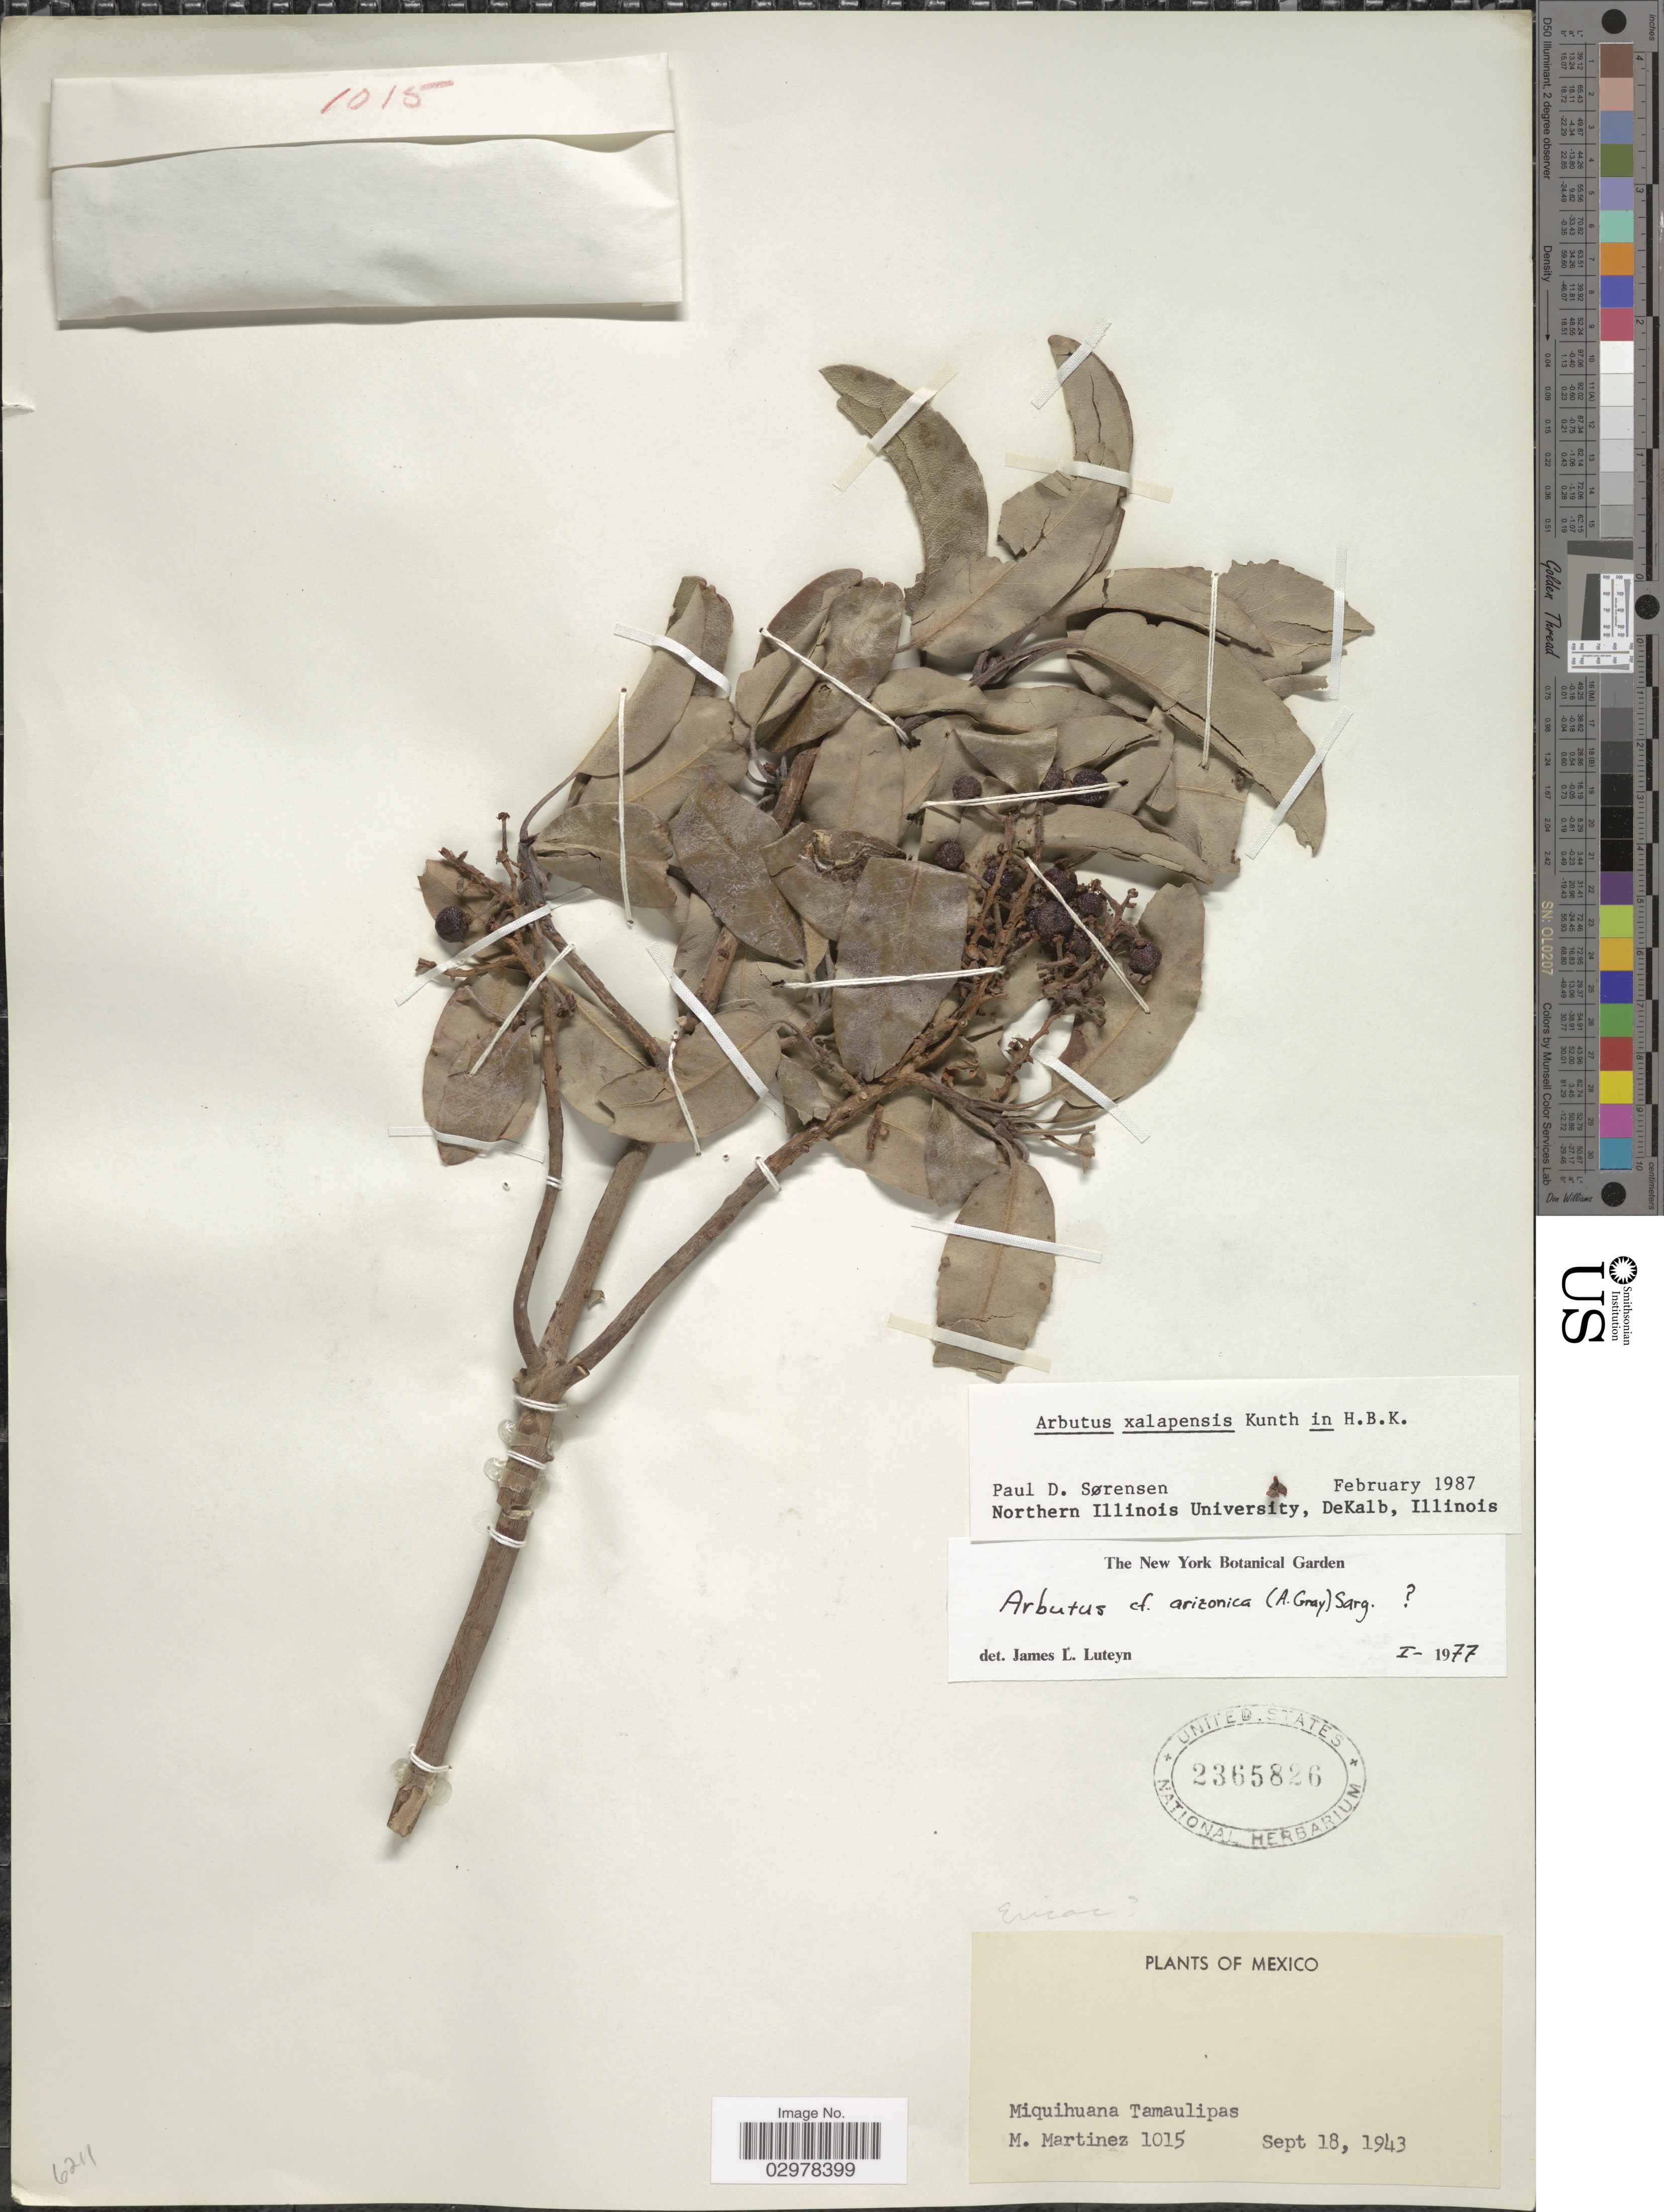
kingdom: Plantae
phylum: Tracheophyta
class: Magnoliopsida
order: Ericales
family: Ericaceae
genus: Arbutus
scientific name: Arbutus xalapensis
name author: Kunth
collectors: M. Martínez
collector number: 1015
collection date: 1943-09-18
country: Mexico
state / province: Tamaulipas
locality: Miquihuana.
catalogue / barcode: US 2365826